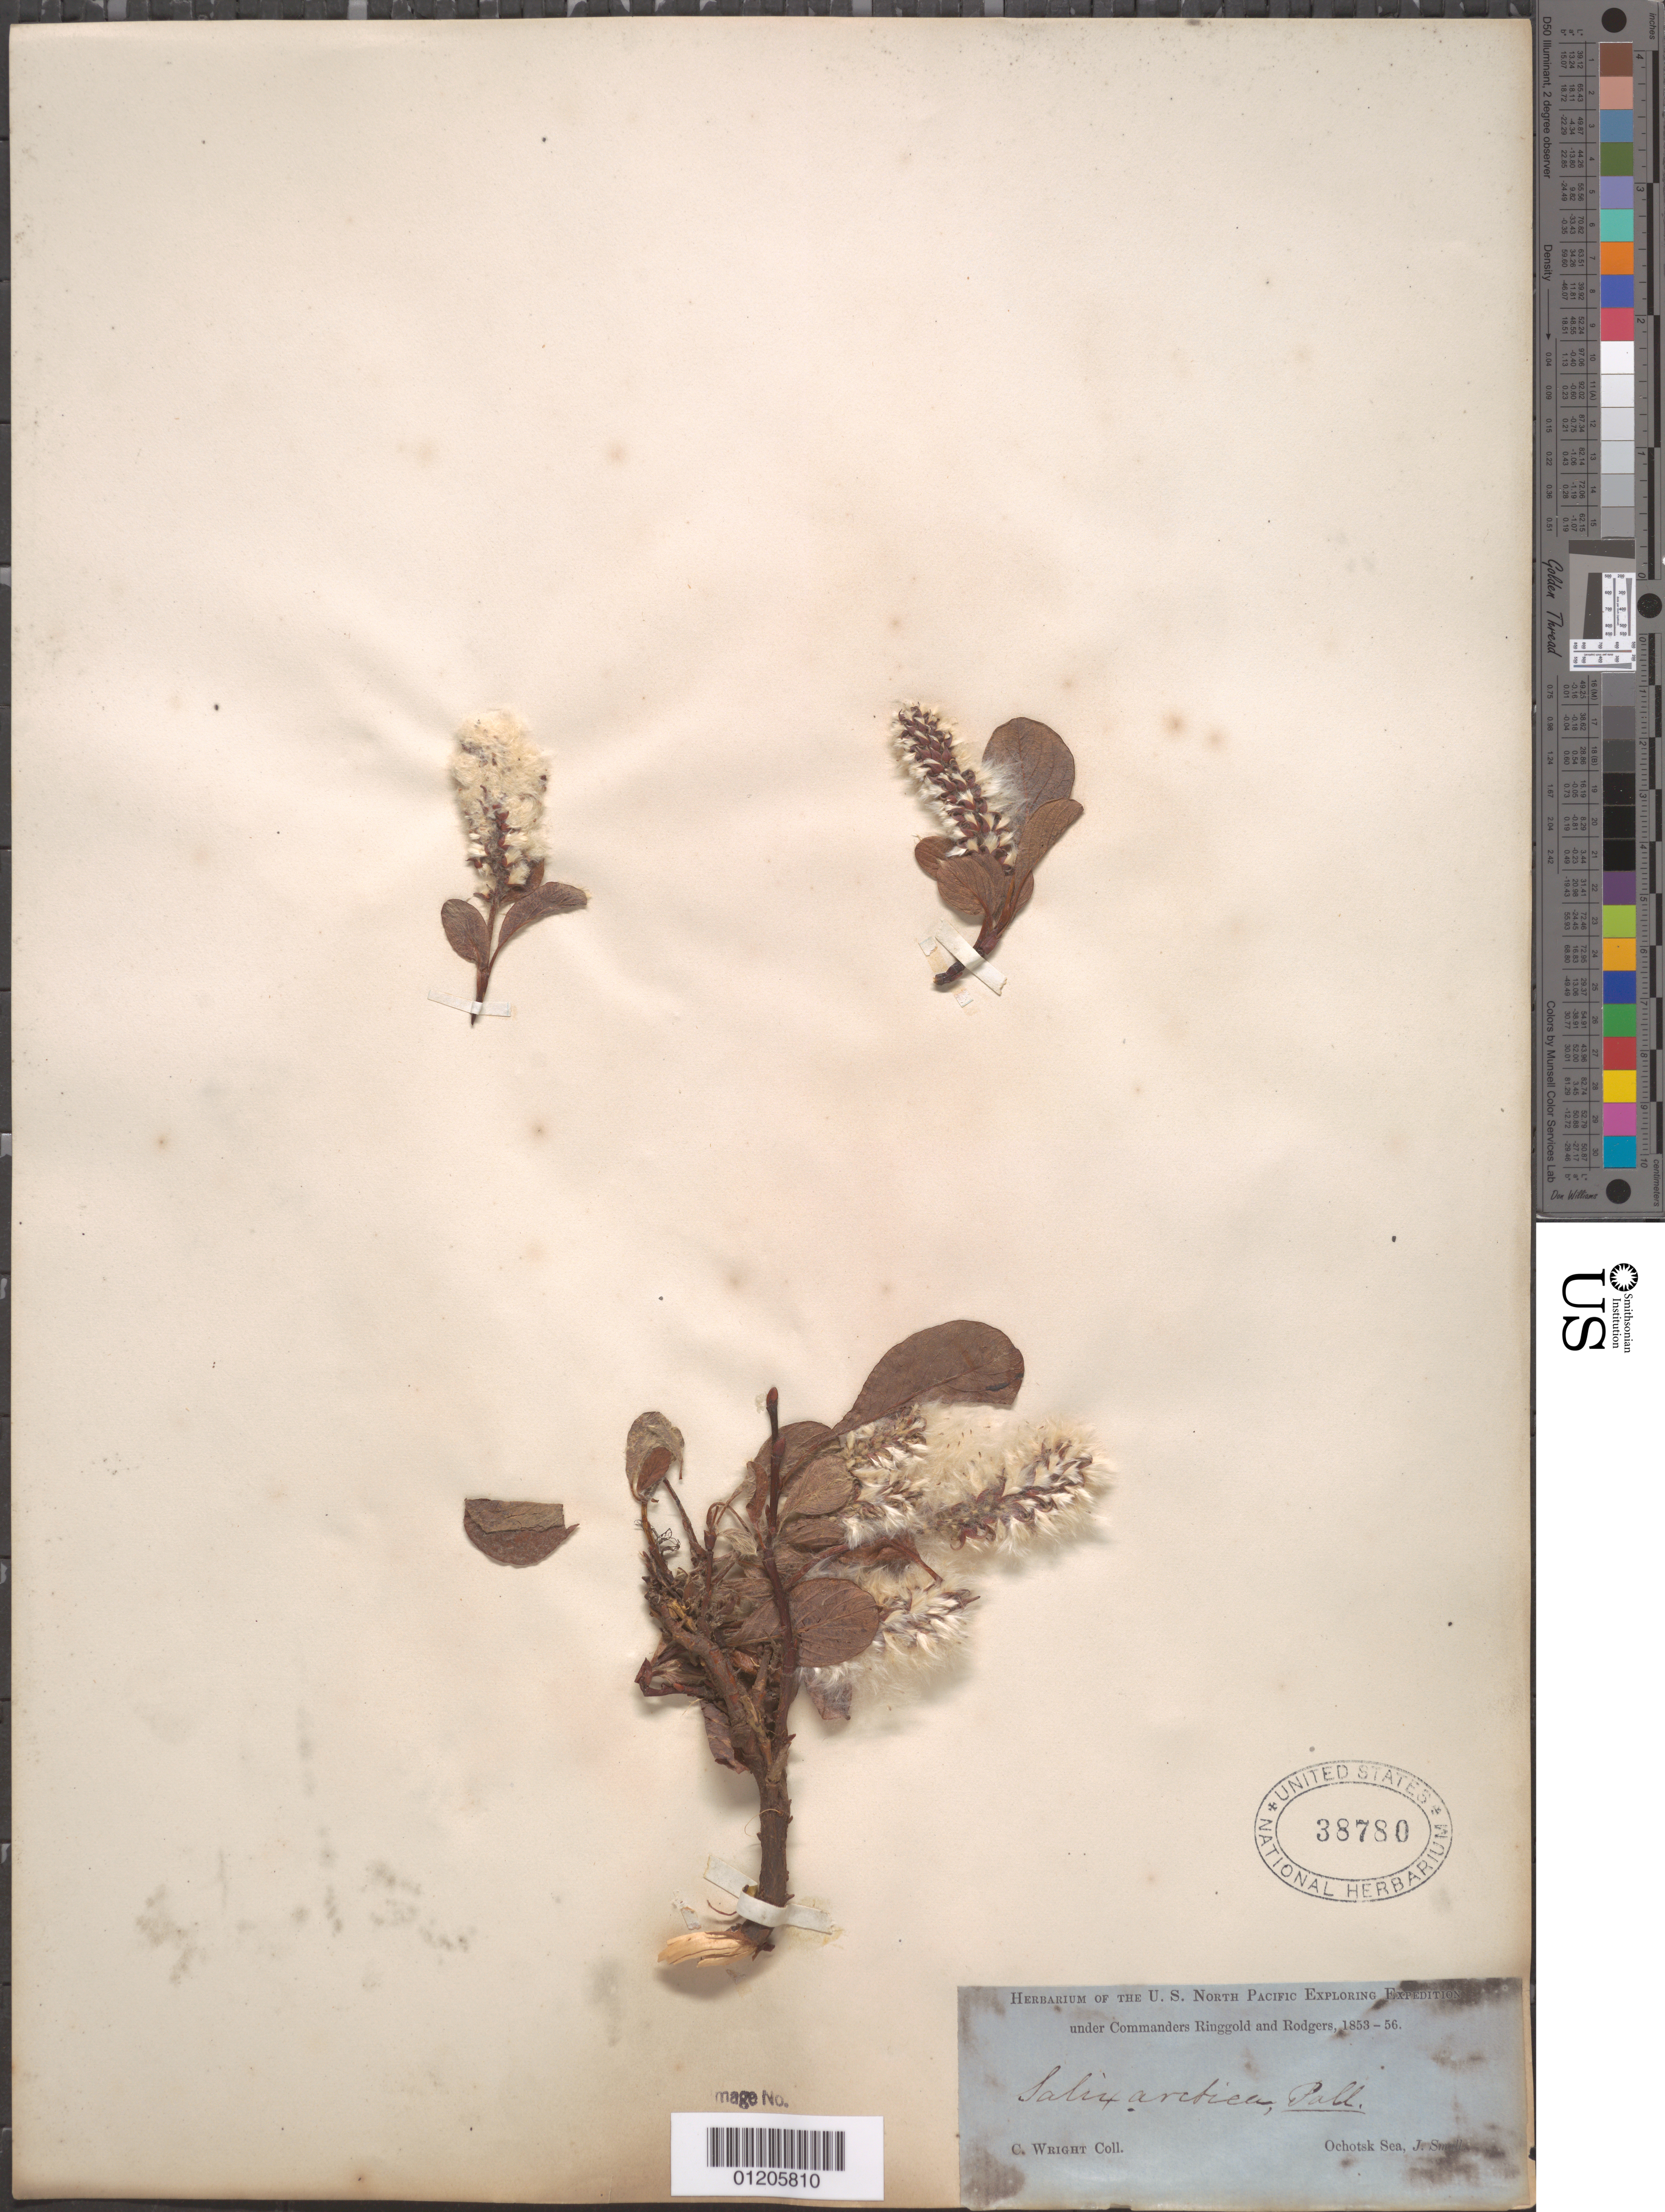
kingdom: Plantae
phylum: Tracheophyta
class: Magnoliopsida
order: Malpighiales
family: Salicaceae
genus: Salix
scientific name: Salix arctica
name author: Pall.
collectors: C. Wright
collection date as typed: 1853 to -- --- 1856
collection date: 1853/1856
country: Russian Federation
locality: Ochotsk Sea.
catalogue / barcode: US 38780